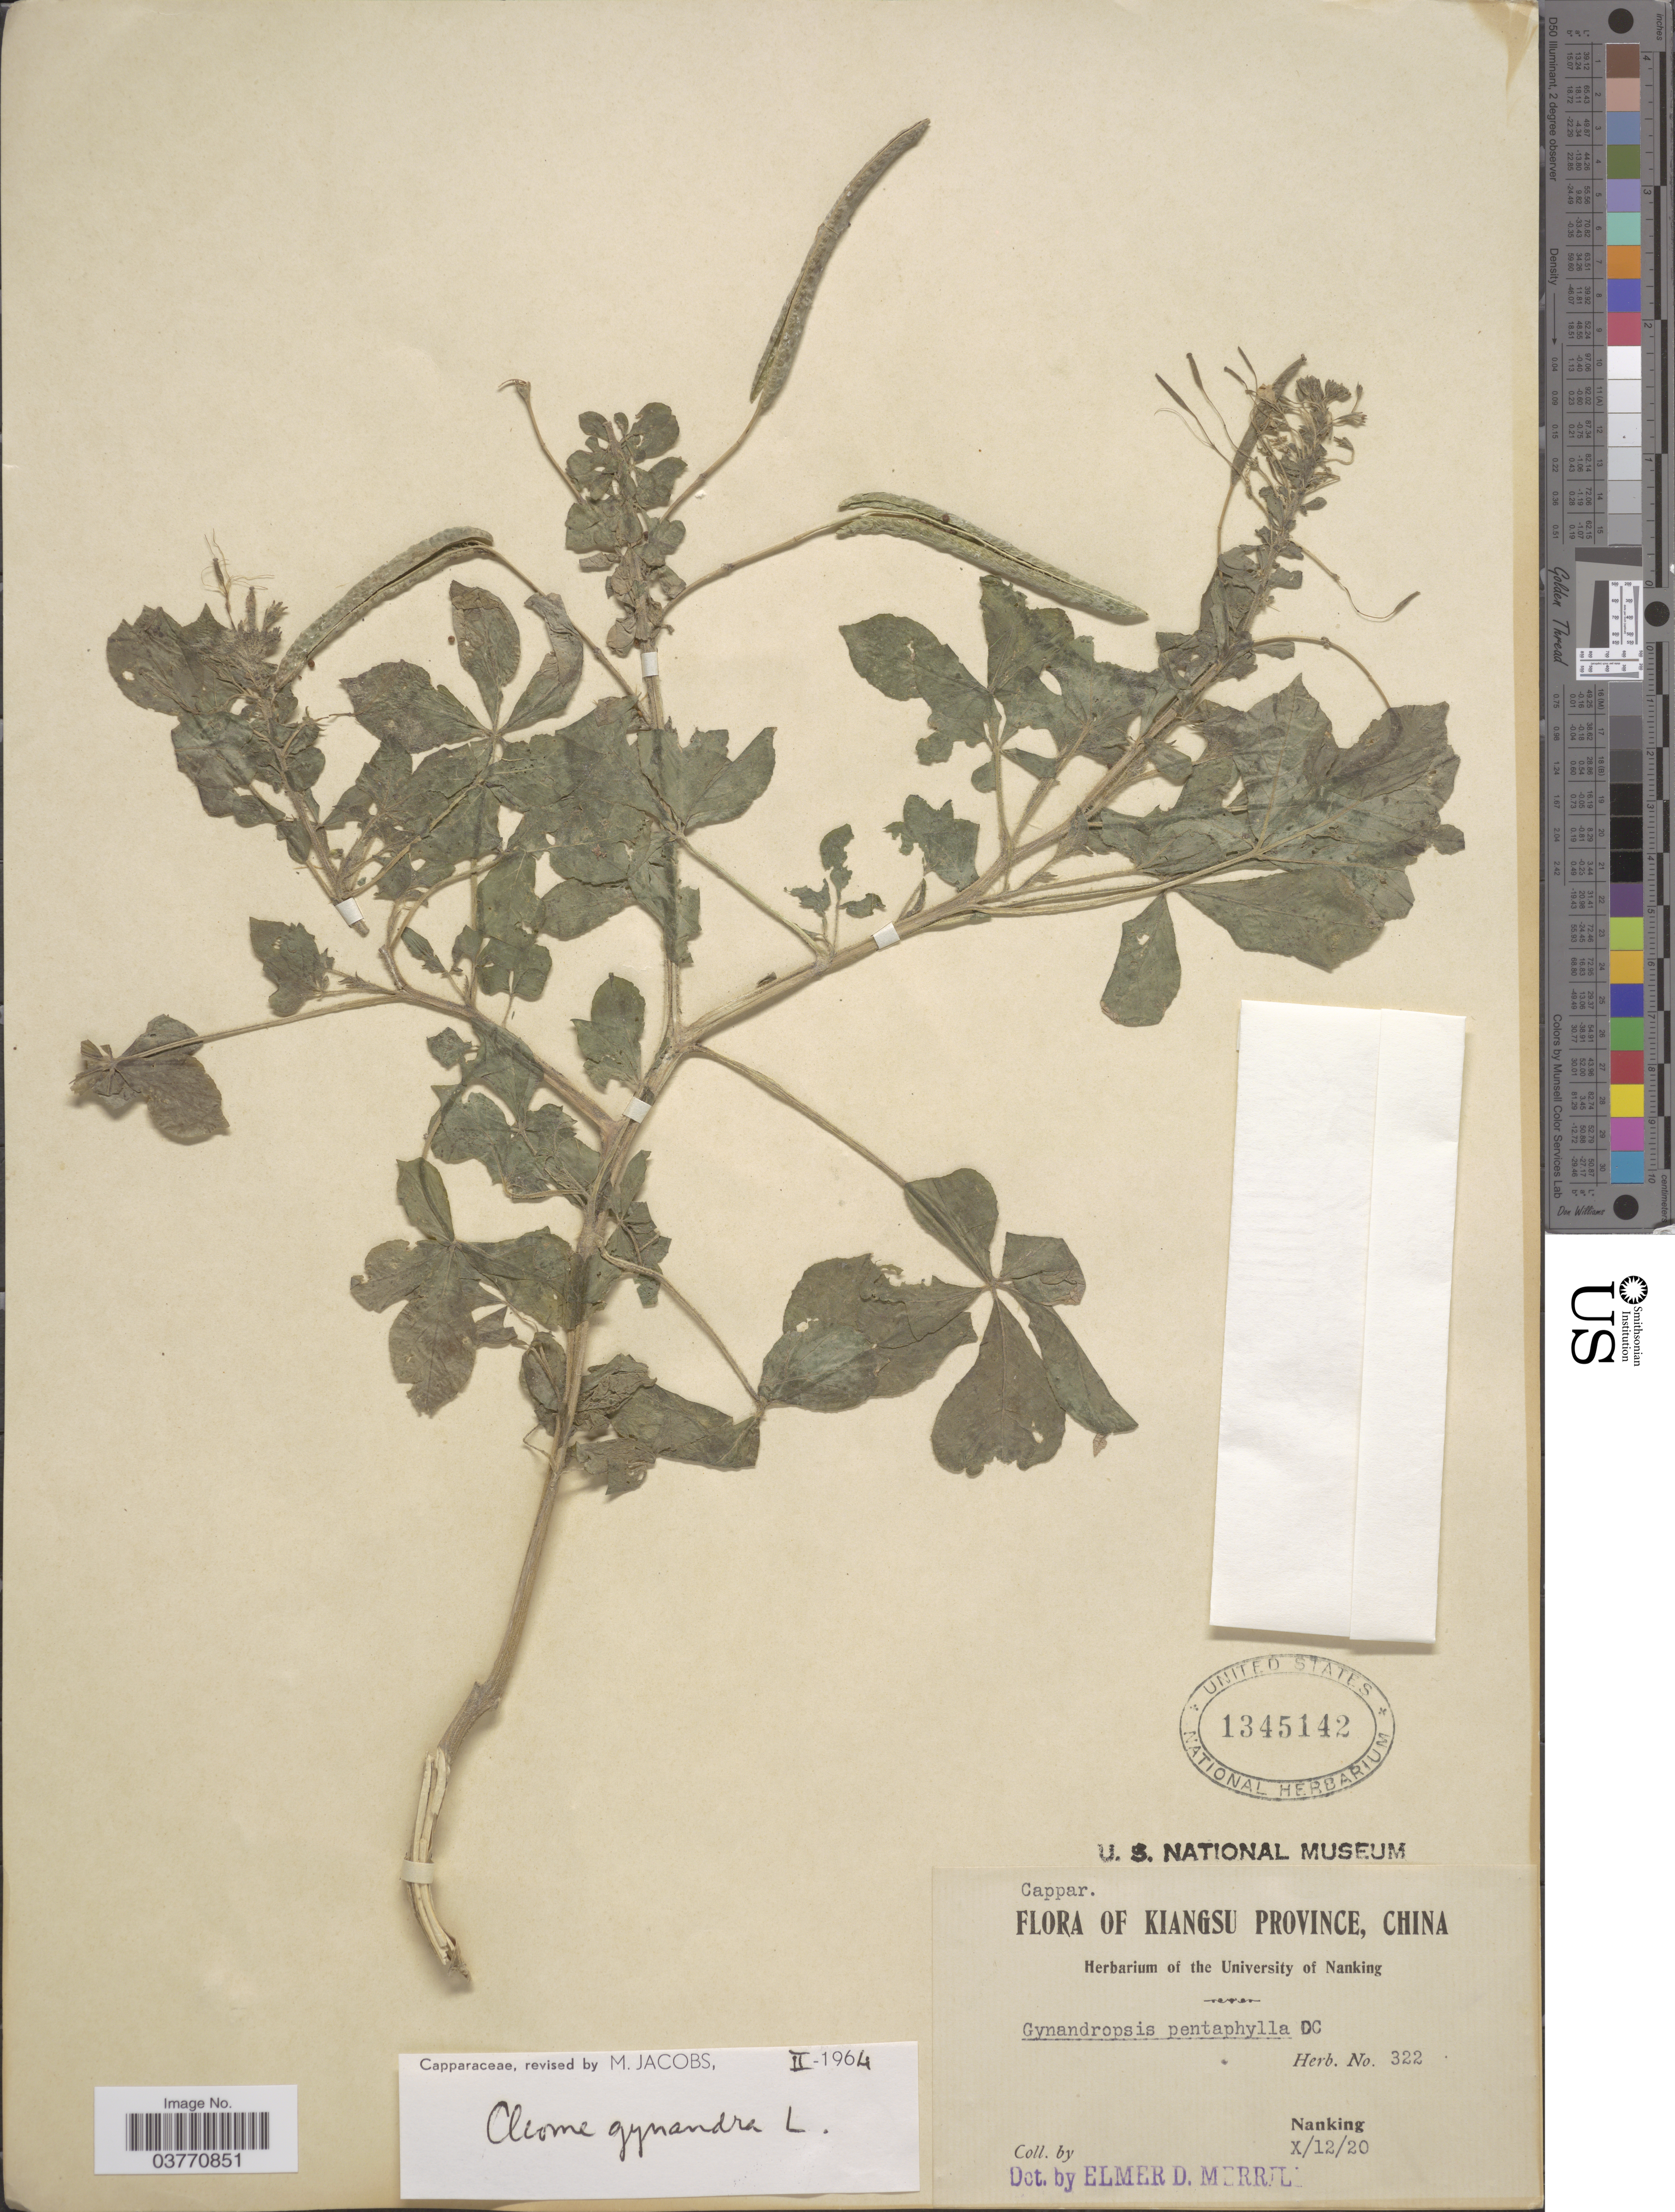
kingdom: Plantae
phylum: Tracheophyta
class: Magnoliopsida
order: Brassicales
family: Cleomaceae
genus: Gynandropsis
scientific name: Gynandropsis gynandra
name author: (L.) Briq.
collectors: ex herb. University of Nanking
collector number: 322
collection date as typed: Transcribed d/m/y: 12/10/20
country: China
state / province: Jiangsu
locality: Kiangsu Province. Nanking.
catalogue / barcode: US 1345142